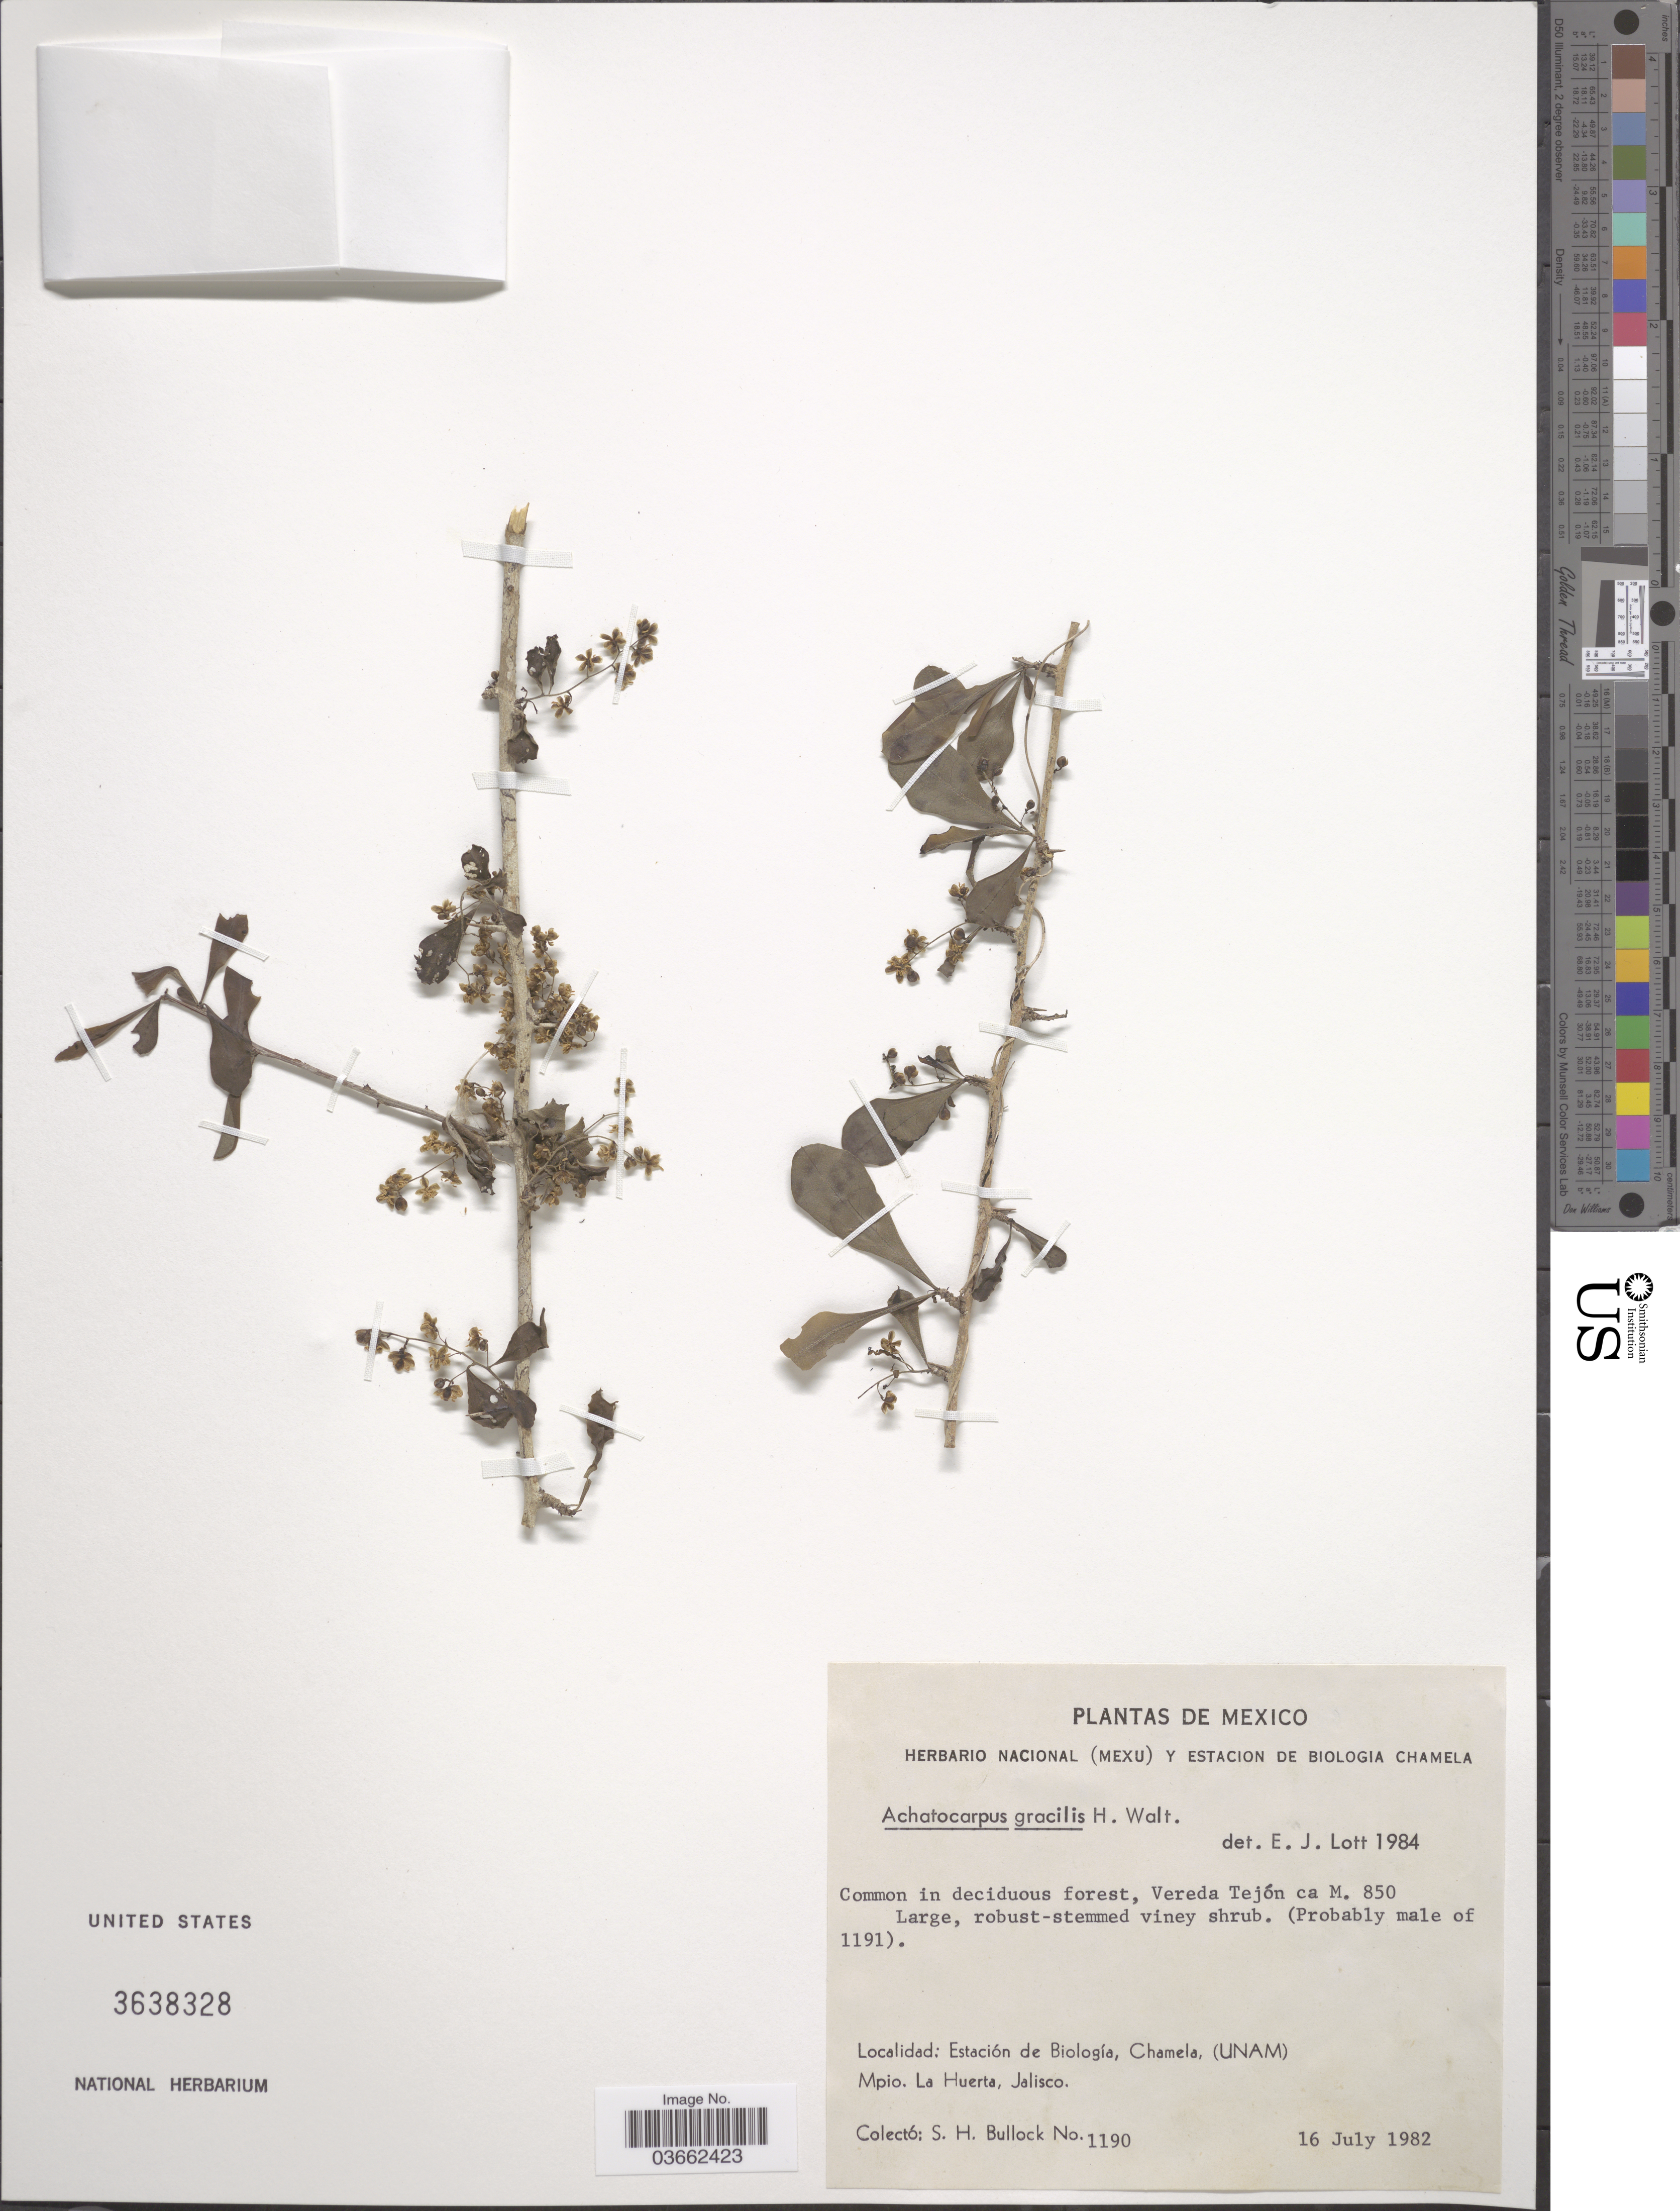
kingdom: Plantae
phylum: Tracheophyta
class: Magnoliopsida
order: Caryophyllales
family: Achatocarpaceae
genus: Achatocarpus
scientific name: Achatocarpus gracilis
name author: H. Walter in Engl.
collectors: S. H. Bullock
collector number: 1190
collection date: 1982-07-16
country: Mexico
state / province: Jalisco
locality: Vereda Tejón. Estación de Biología, Chamela, (UNAM), Mpio. La Huerta.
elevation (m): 850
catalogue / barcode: US 3638328